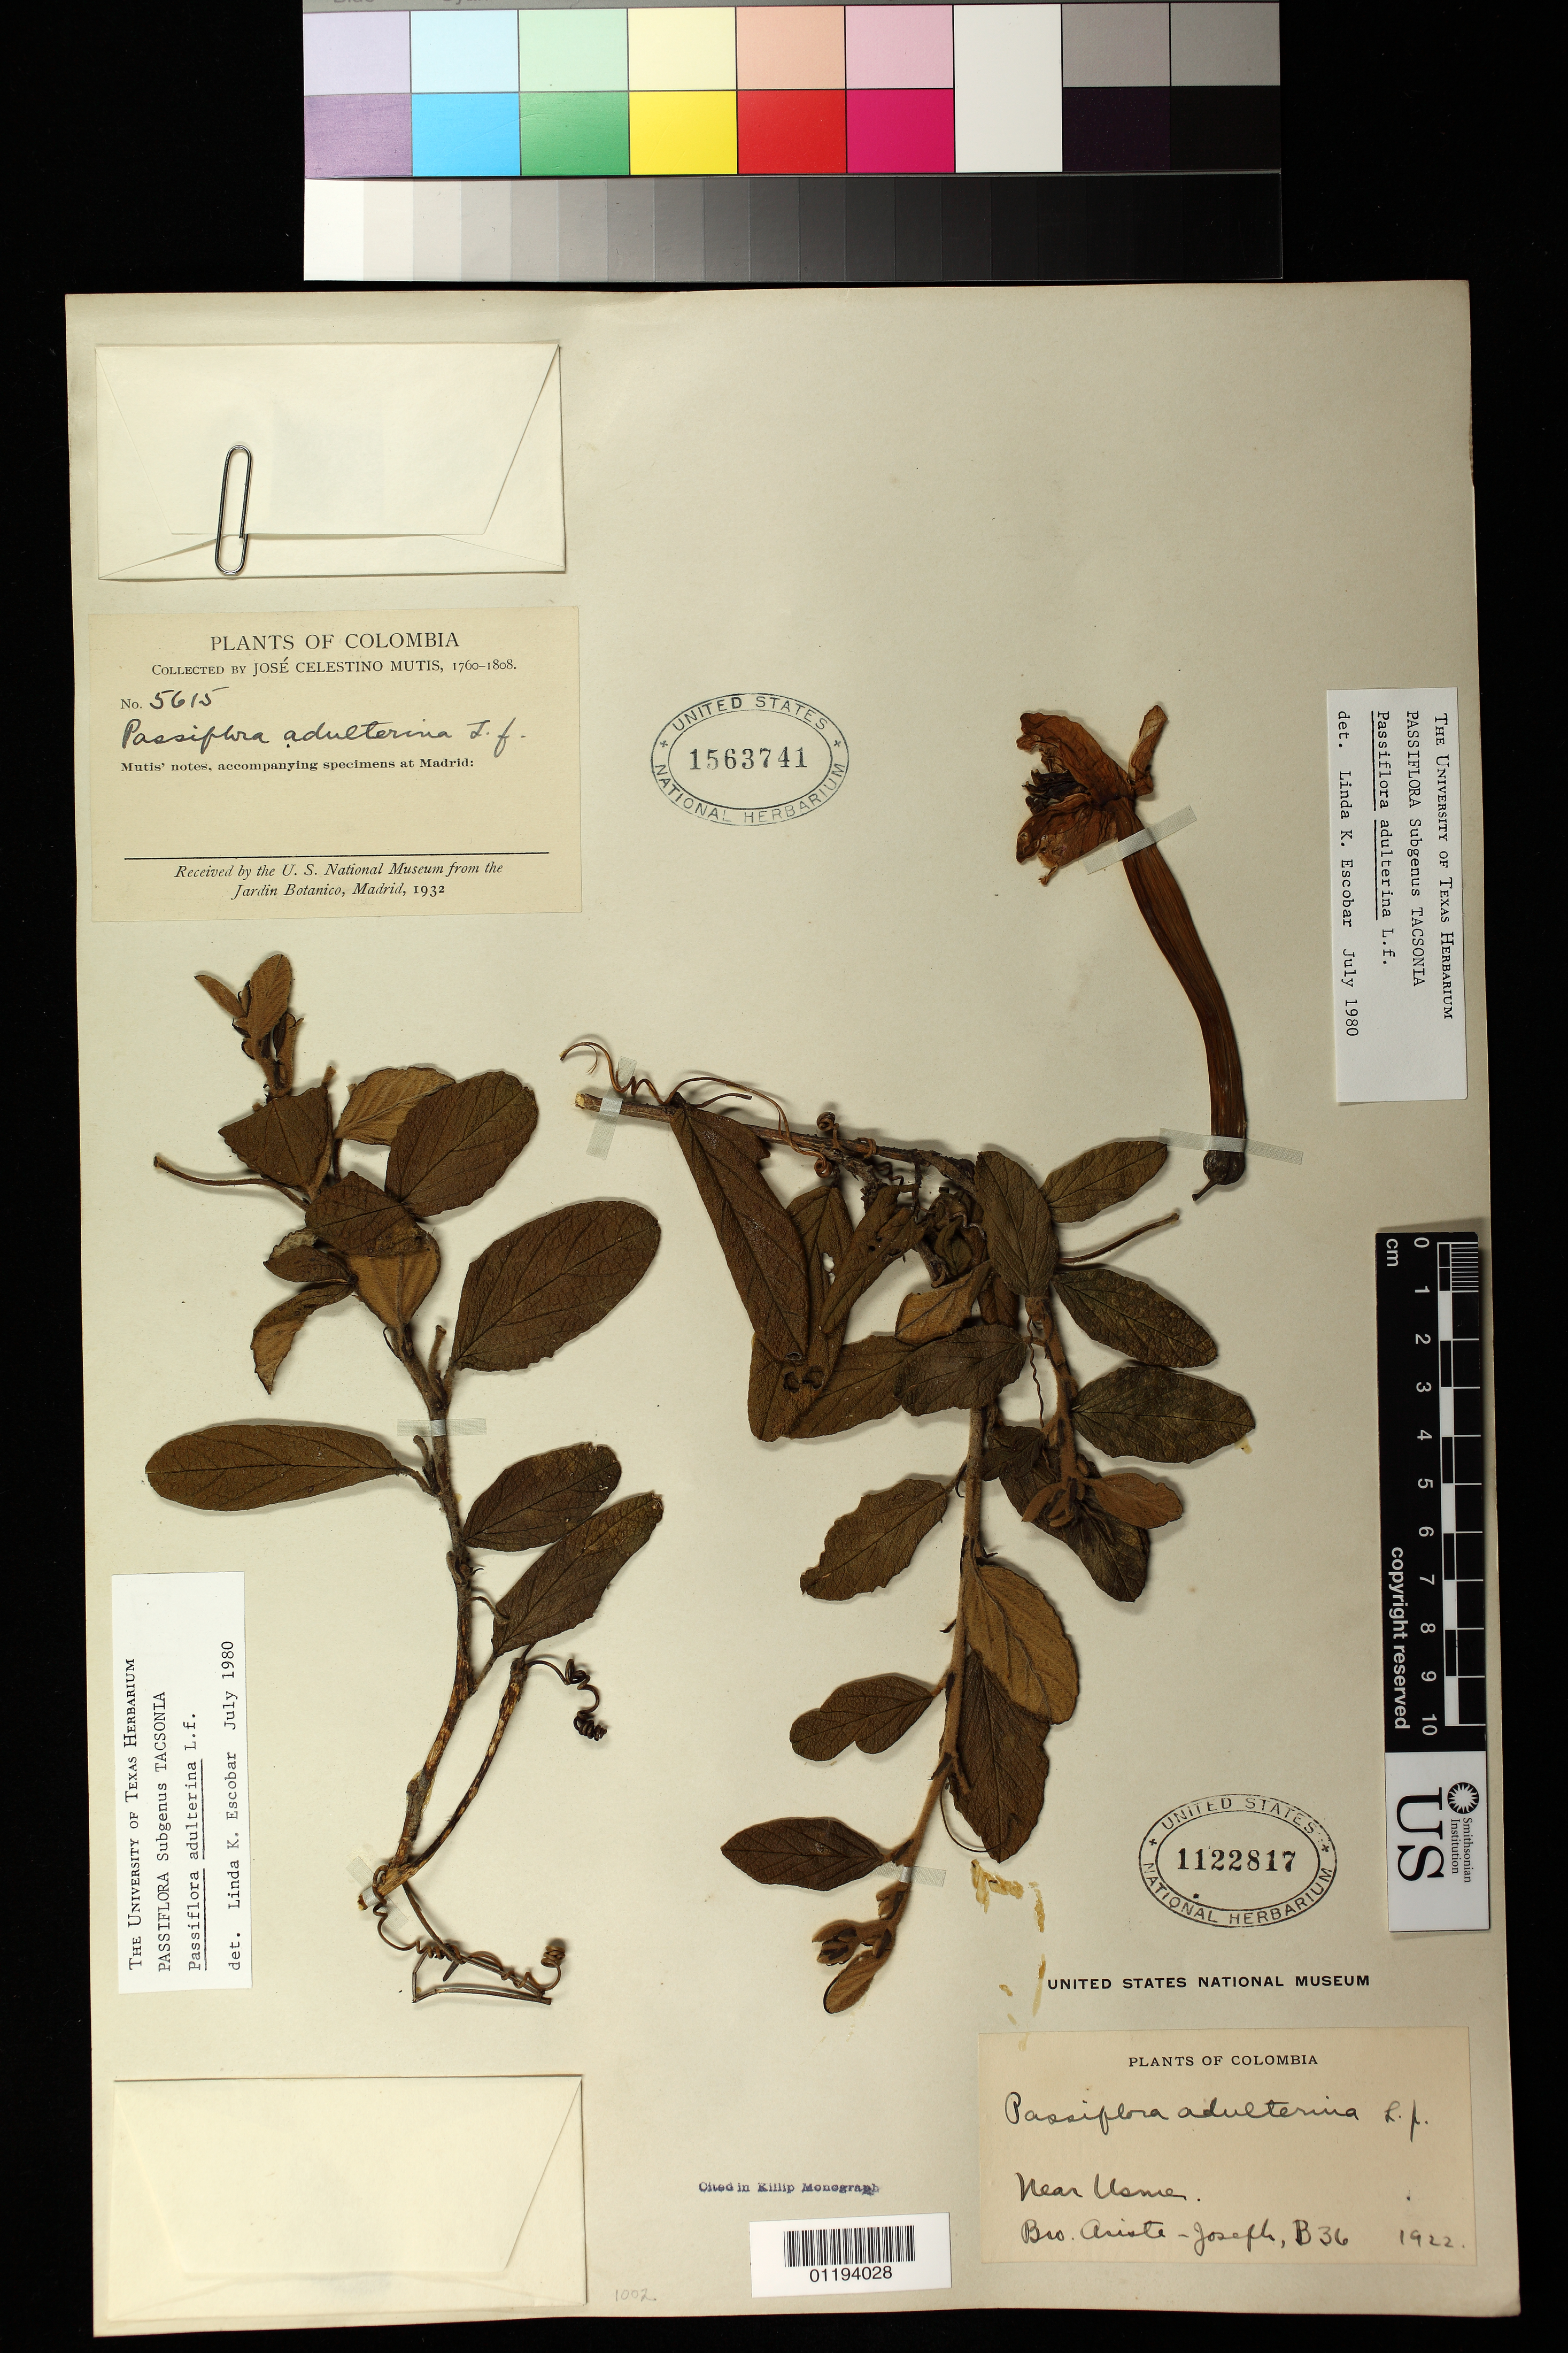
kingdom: Plantae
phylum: Tracheophyta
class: Magnoliopsida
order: Malpighiales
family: Passifloraceae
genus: Passiflora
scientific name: Passiflora adulterina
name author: L. f.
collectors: Bro. Ariste-Joseph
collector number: B36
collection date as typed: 1922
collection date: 1922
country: Colombia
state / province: Bogota D.C.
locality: Near Usme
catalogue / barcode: US 1122817